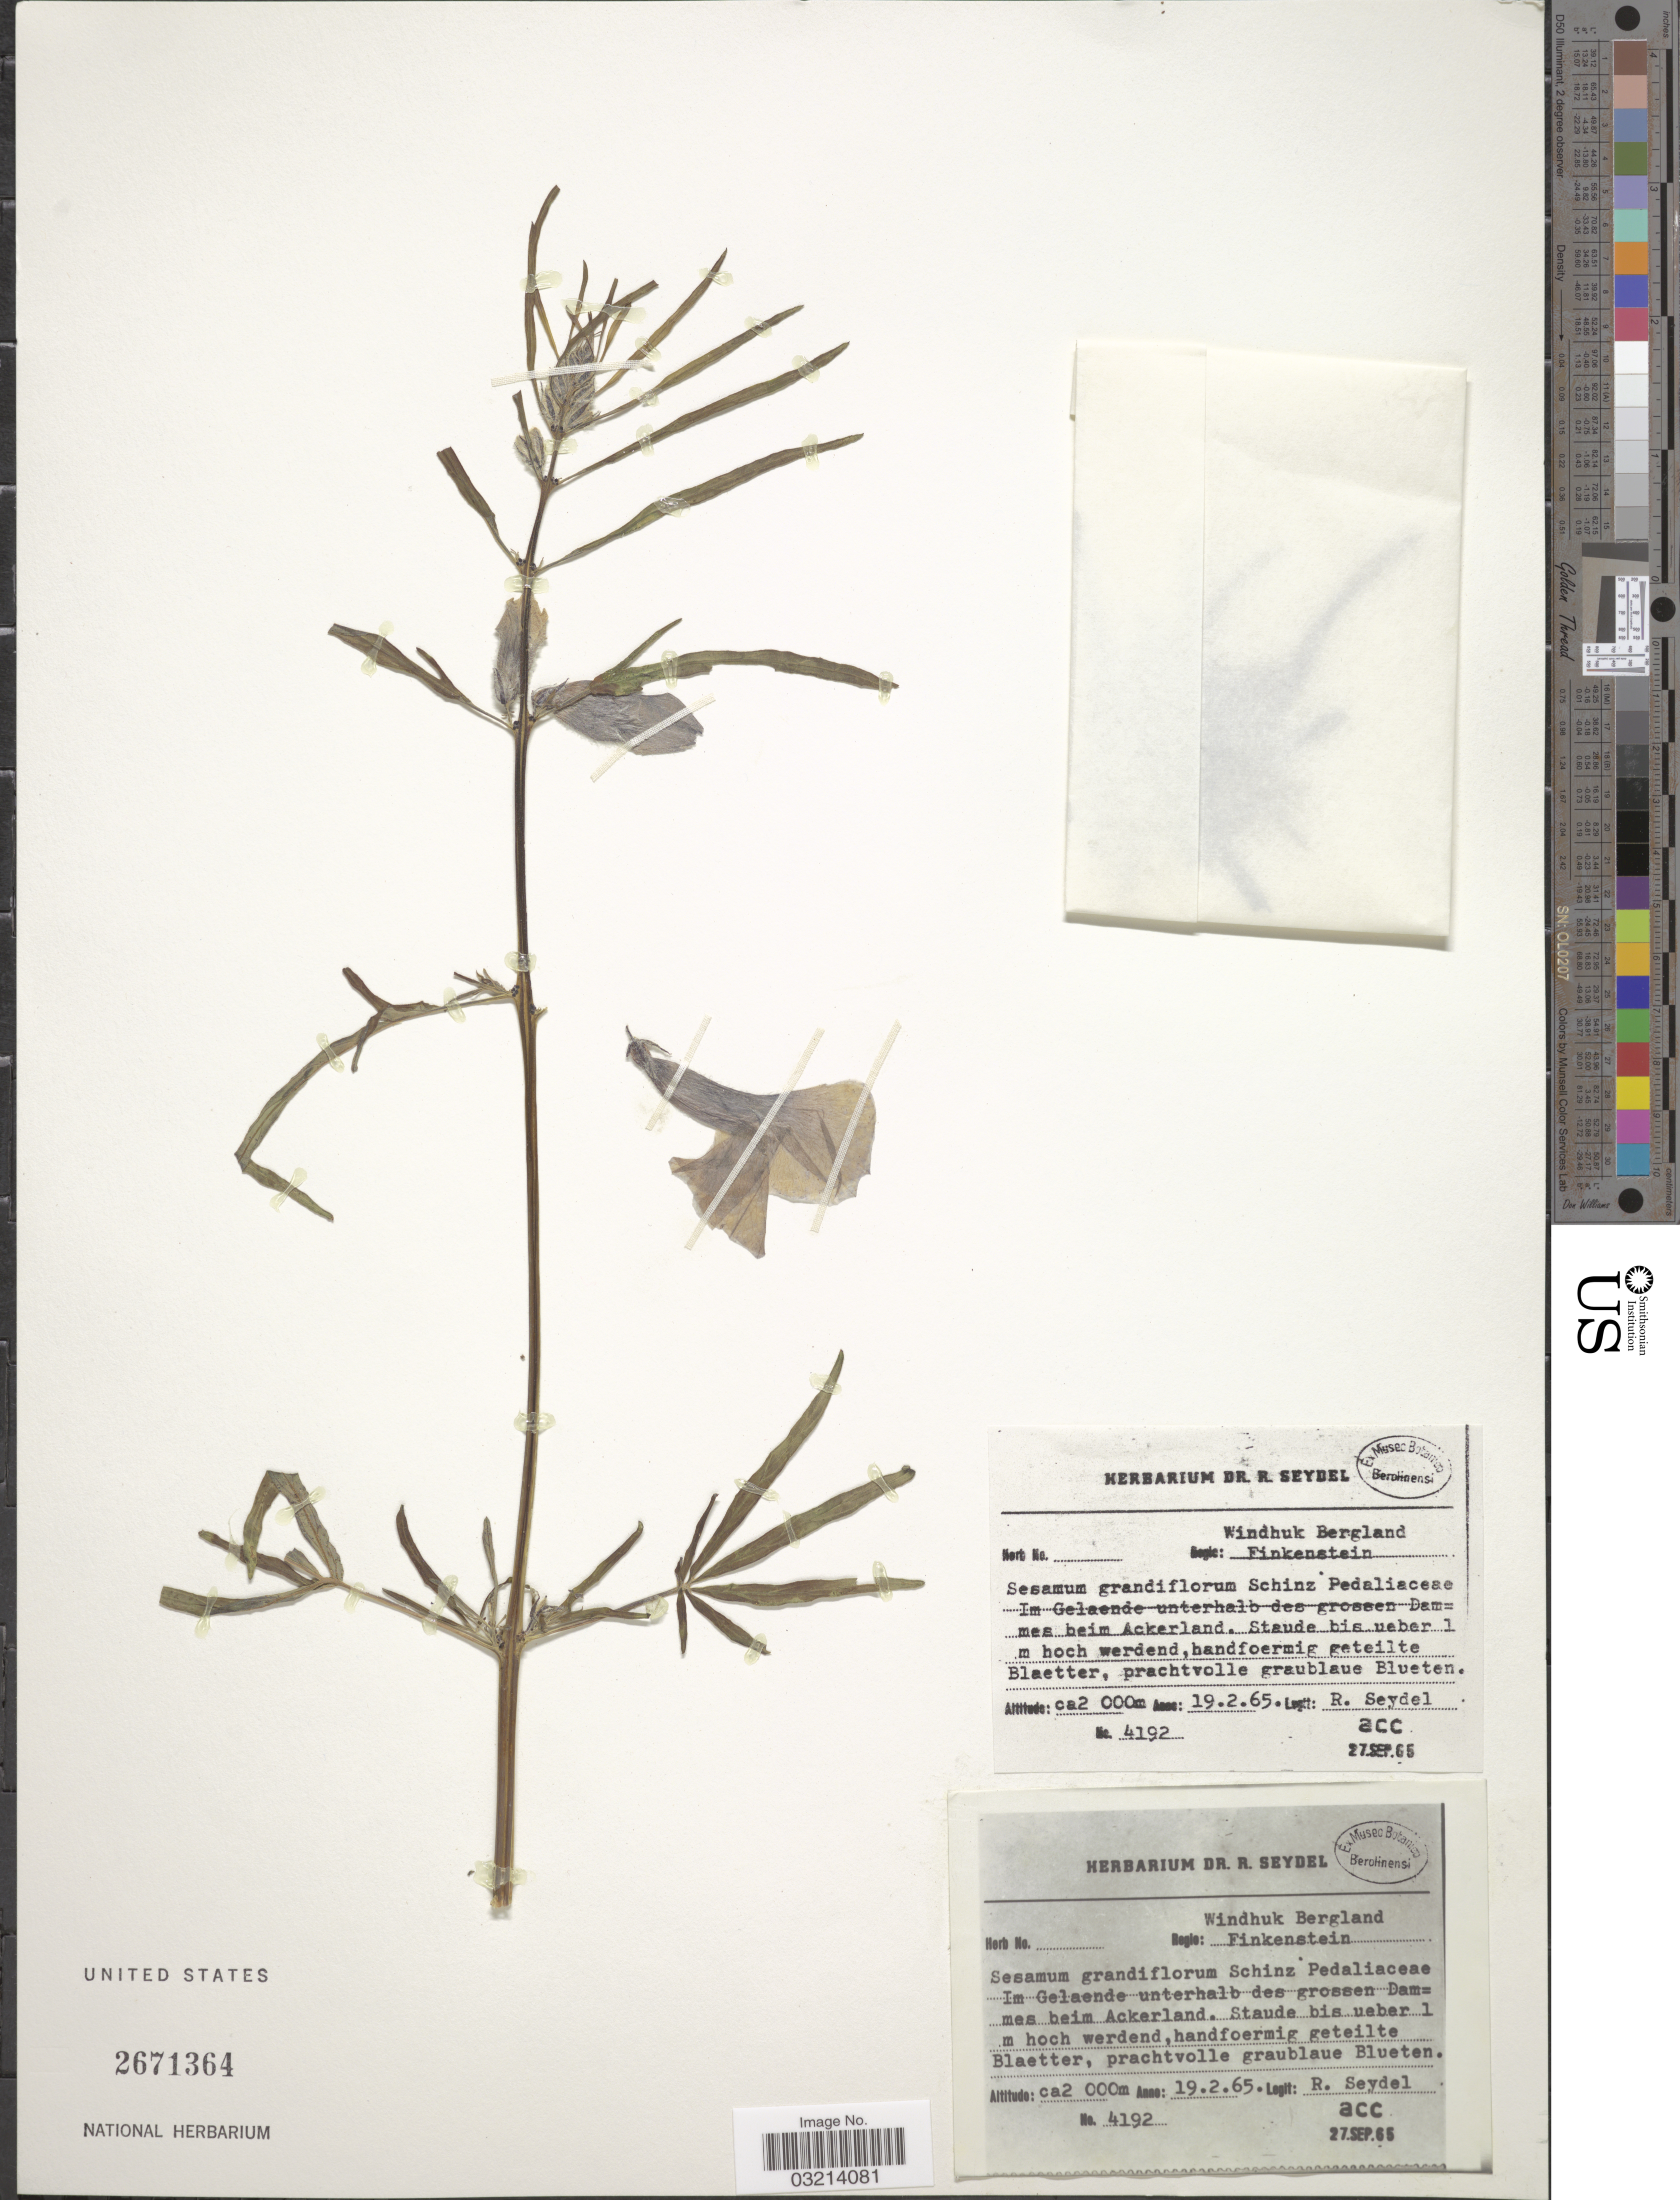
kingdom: Plantae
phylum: Tracheophyta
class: Magnoliopsida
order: Lamiales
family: Pedaliaceae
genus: Sesamum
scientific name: Sesamum grandiflorum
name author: Schinz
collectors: R. Seydel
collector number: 4192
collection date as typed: Transcribed d/m/y: 19/2/65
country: Namibia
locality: Windhuk Bergland. Regio: Finkenstein.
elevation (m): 2000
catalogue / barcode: US 2671364